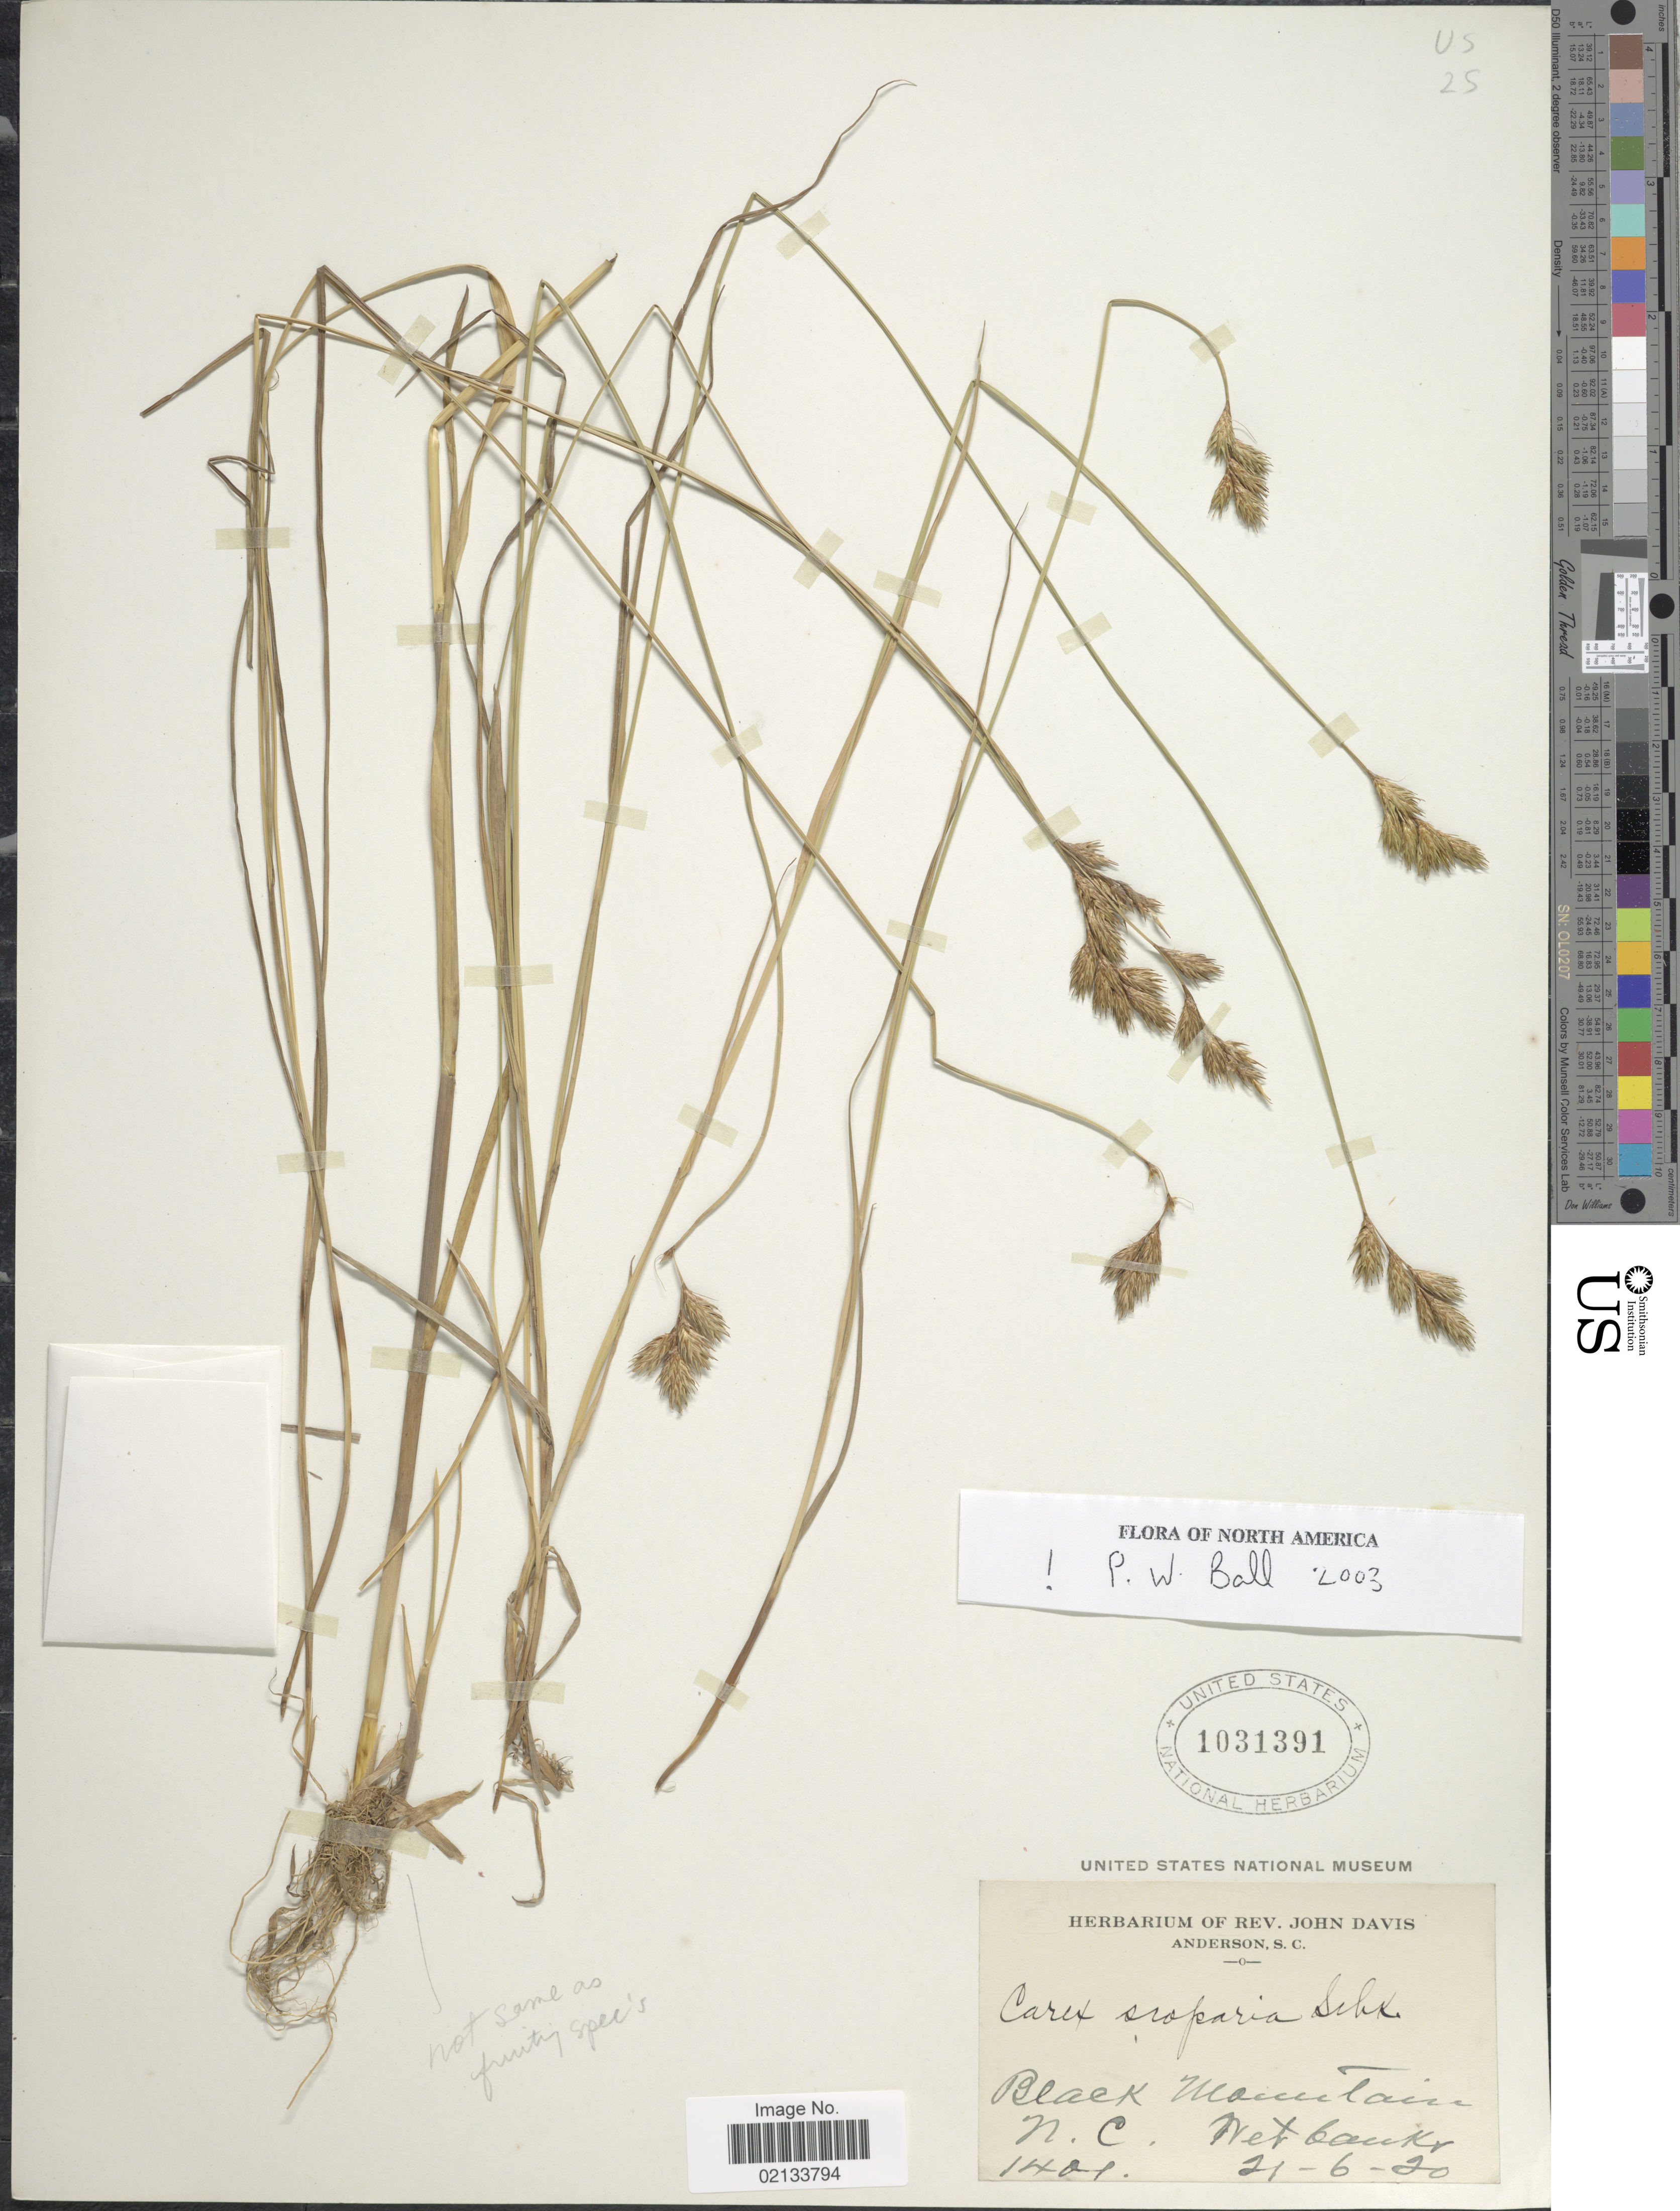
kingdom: Plantae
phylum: Tracheophyta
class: Liliopsida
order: Poales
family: Cyperaceae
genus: Carex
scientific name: Carex scoparia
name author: Schkuhr ex Willd.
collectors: ex herb. Rev. John Davis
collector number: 1401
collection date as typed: Transcribed d/m/y: 21/6/20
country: United States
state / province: North Carolina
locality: Black Mountain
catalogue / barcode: US 1031391